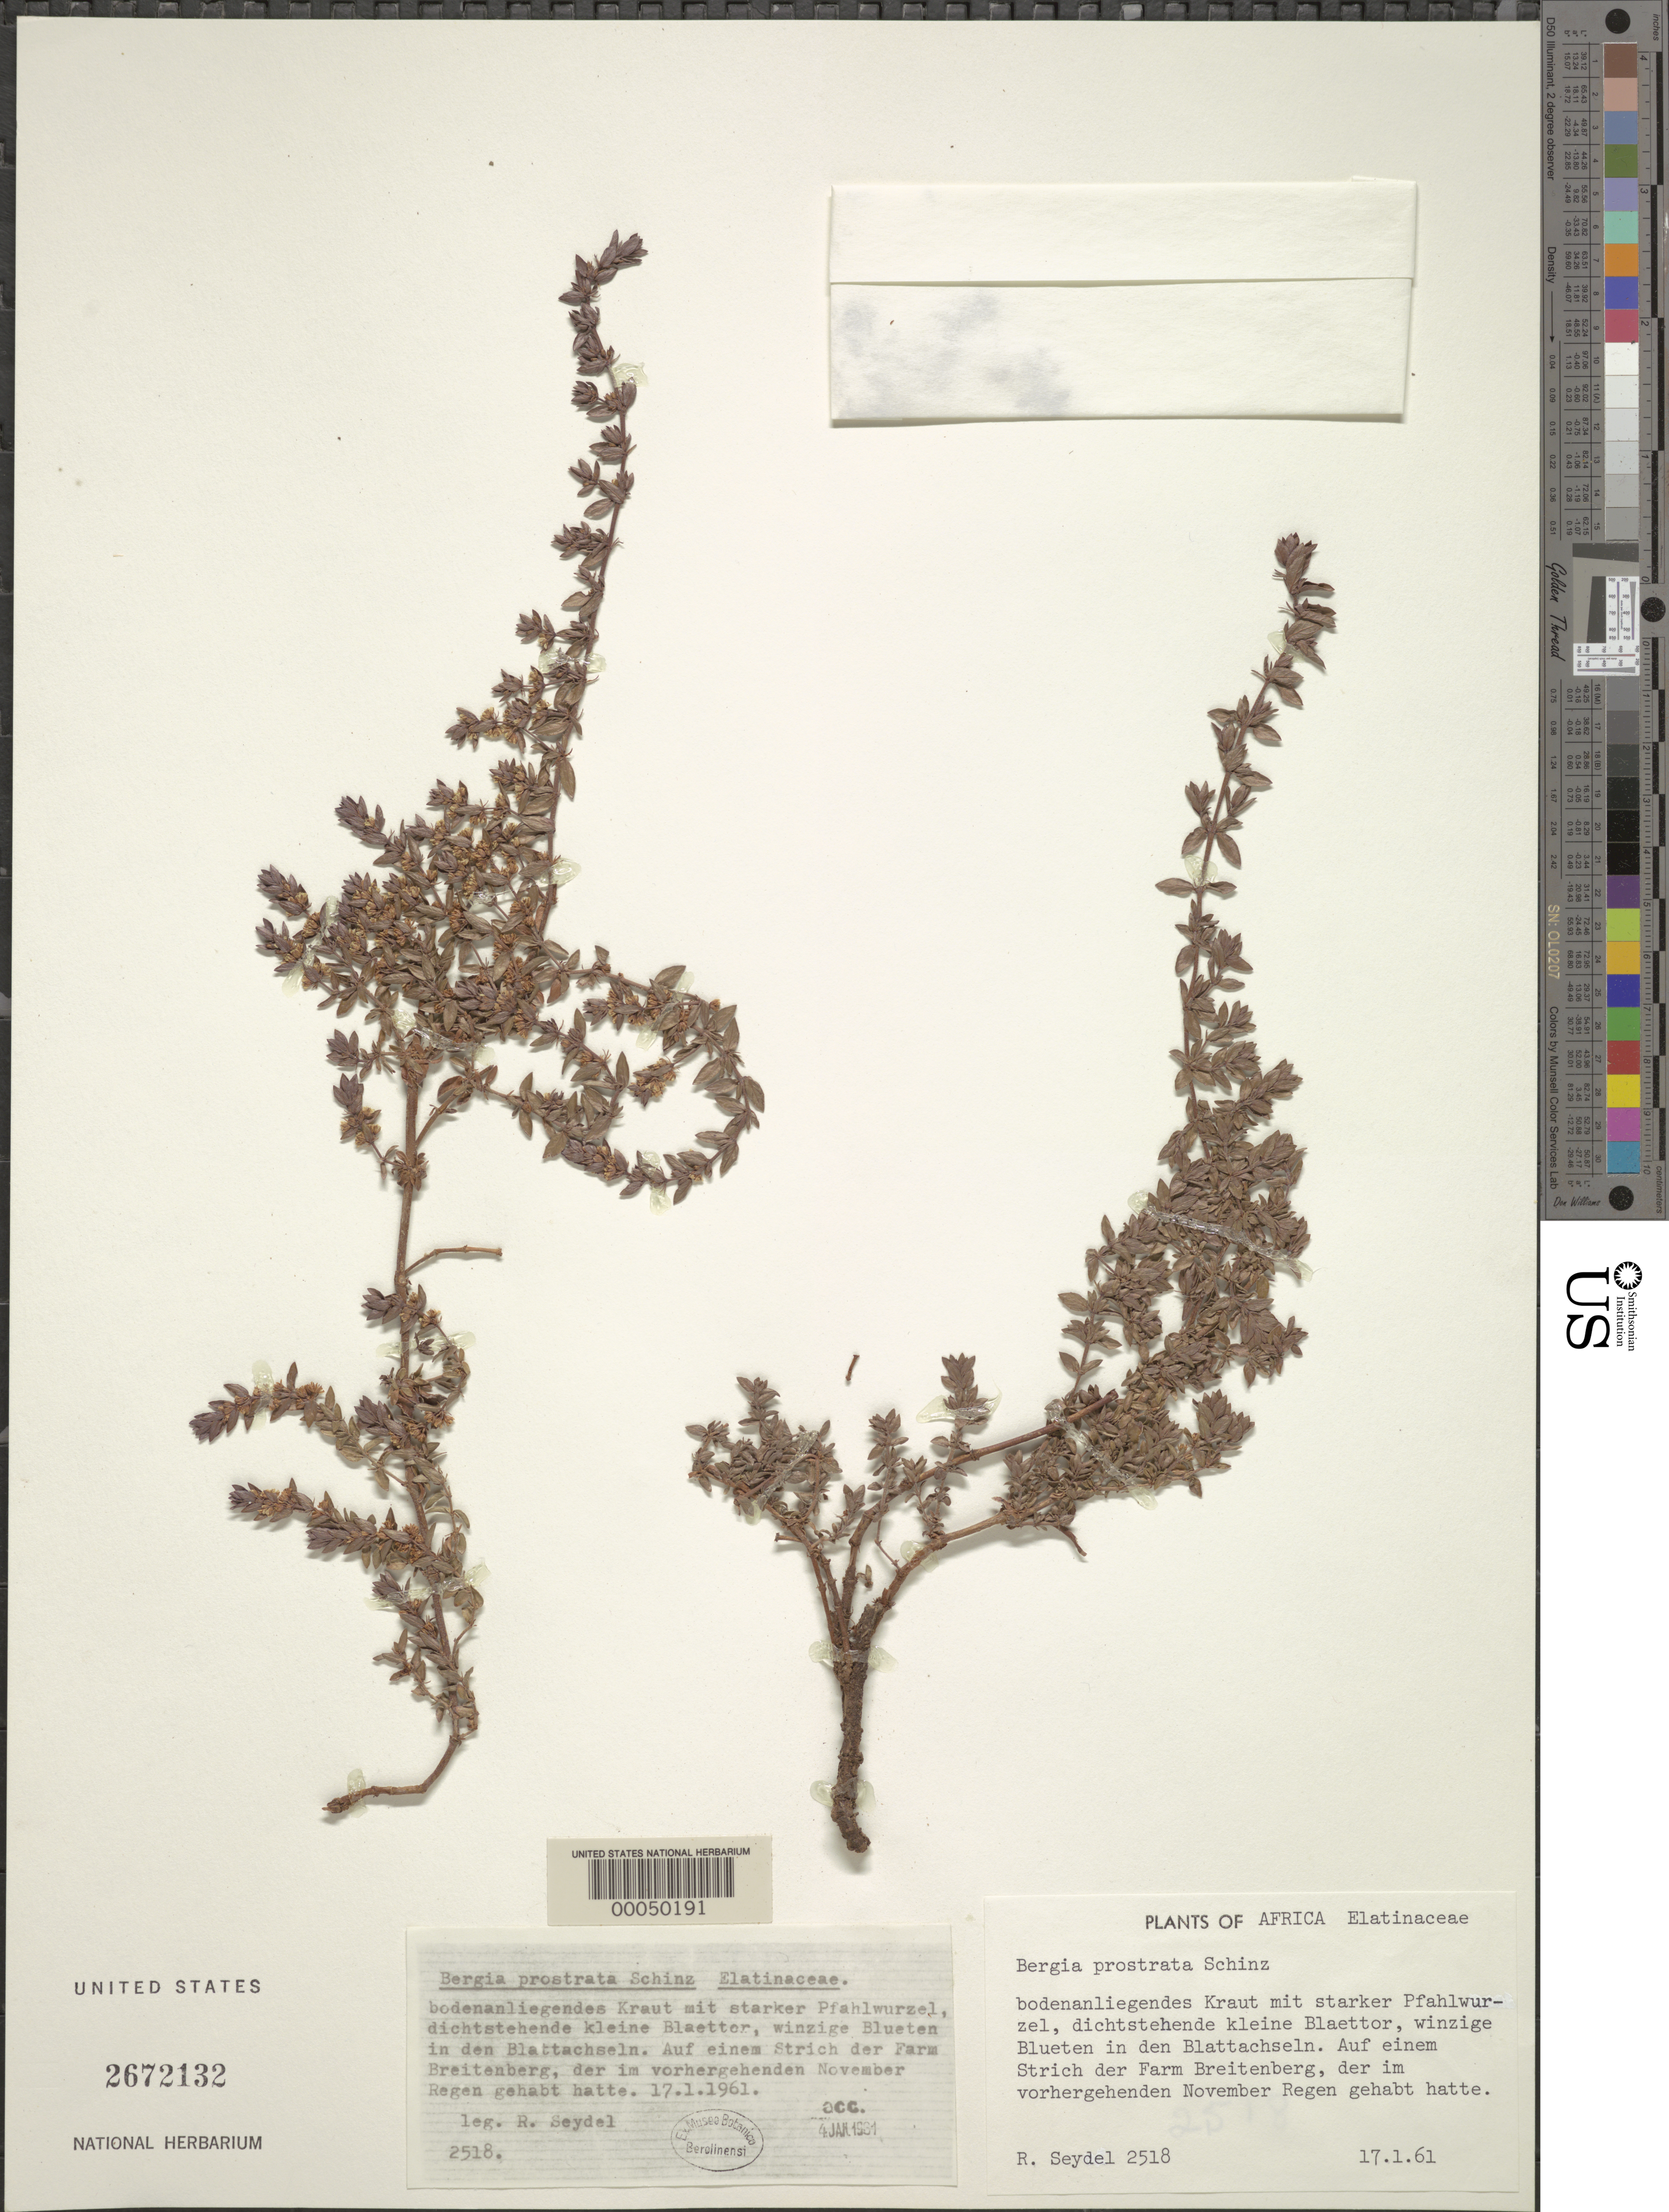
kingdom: Plantae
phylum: Tracheophyta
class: Magnoliopsida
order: Malpighiales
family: Elatinaceae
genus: Bergia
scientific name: Bergia prostrata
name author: Schinz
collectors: R. Seydel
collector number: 2518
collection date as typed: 17 Jan 1961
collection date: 1961-01-17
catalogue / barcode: US 2672132